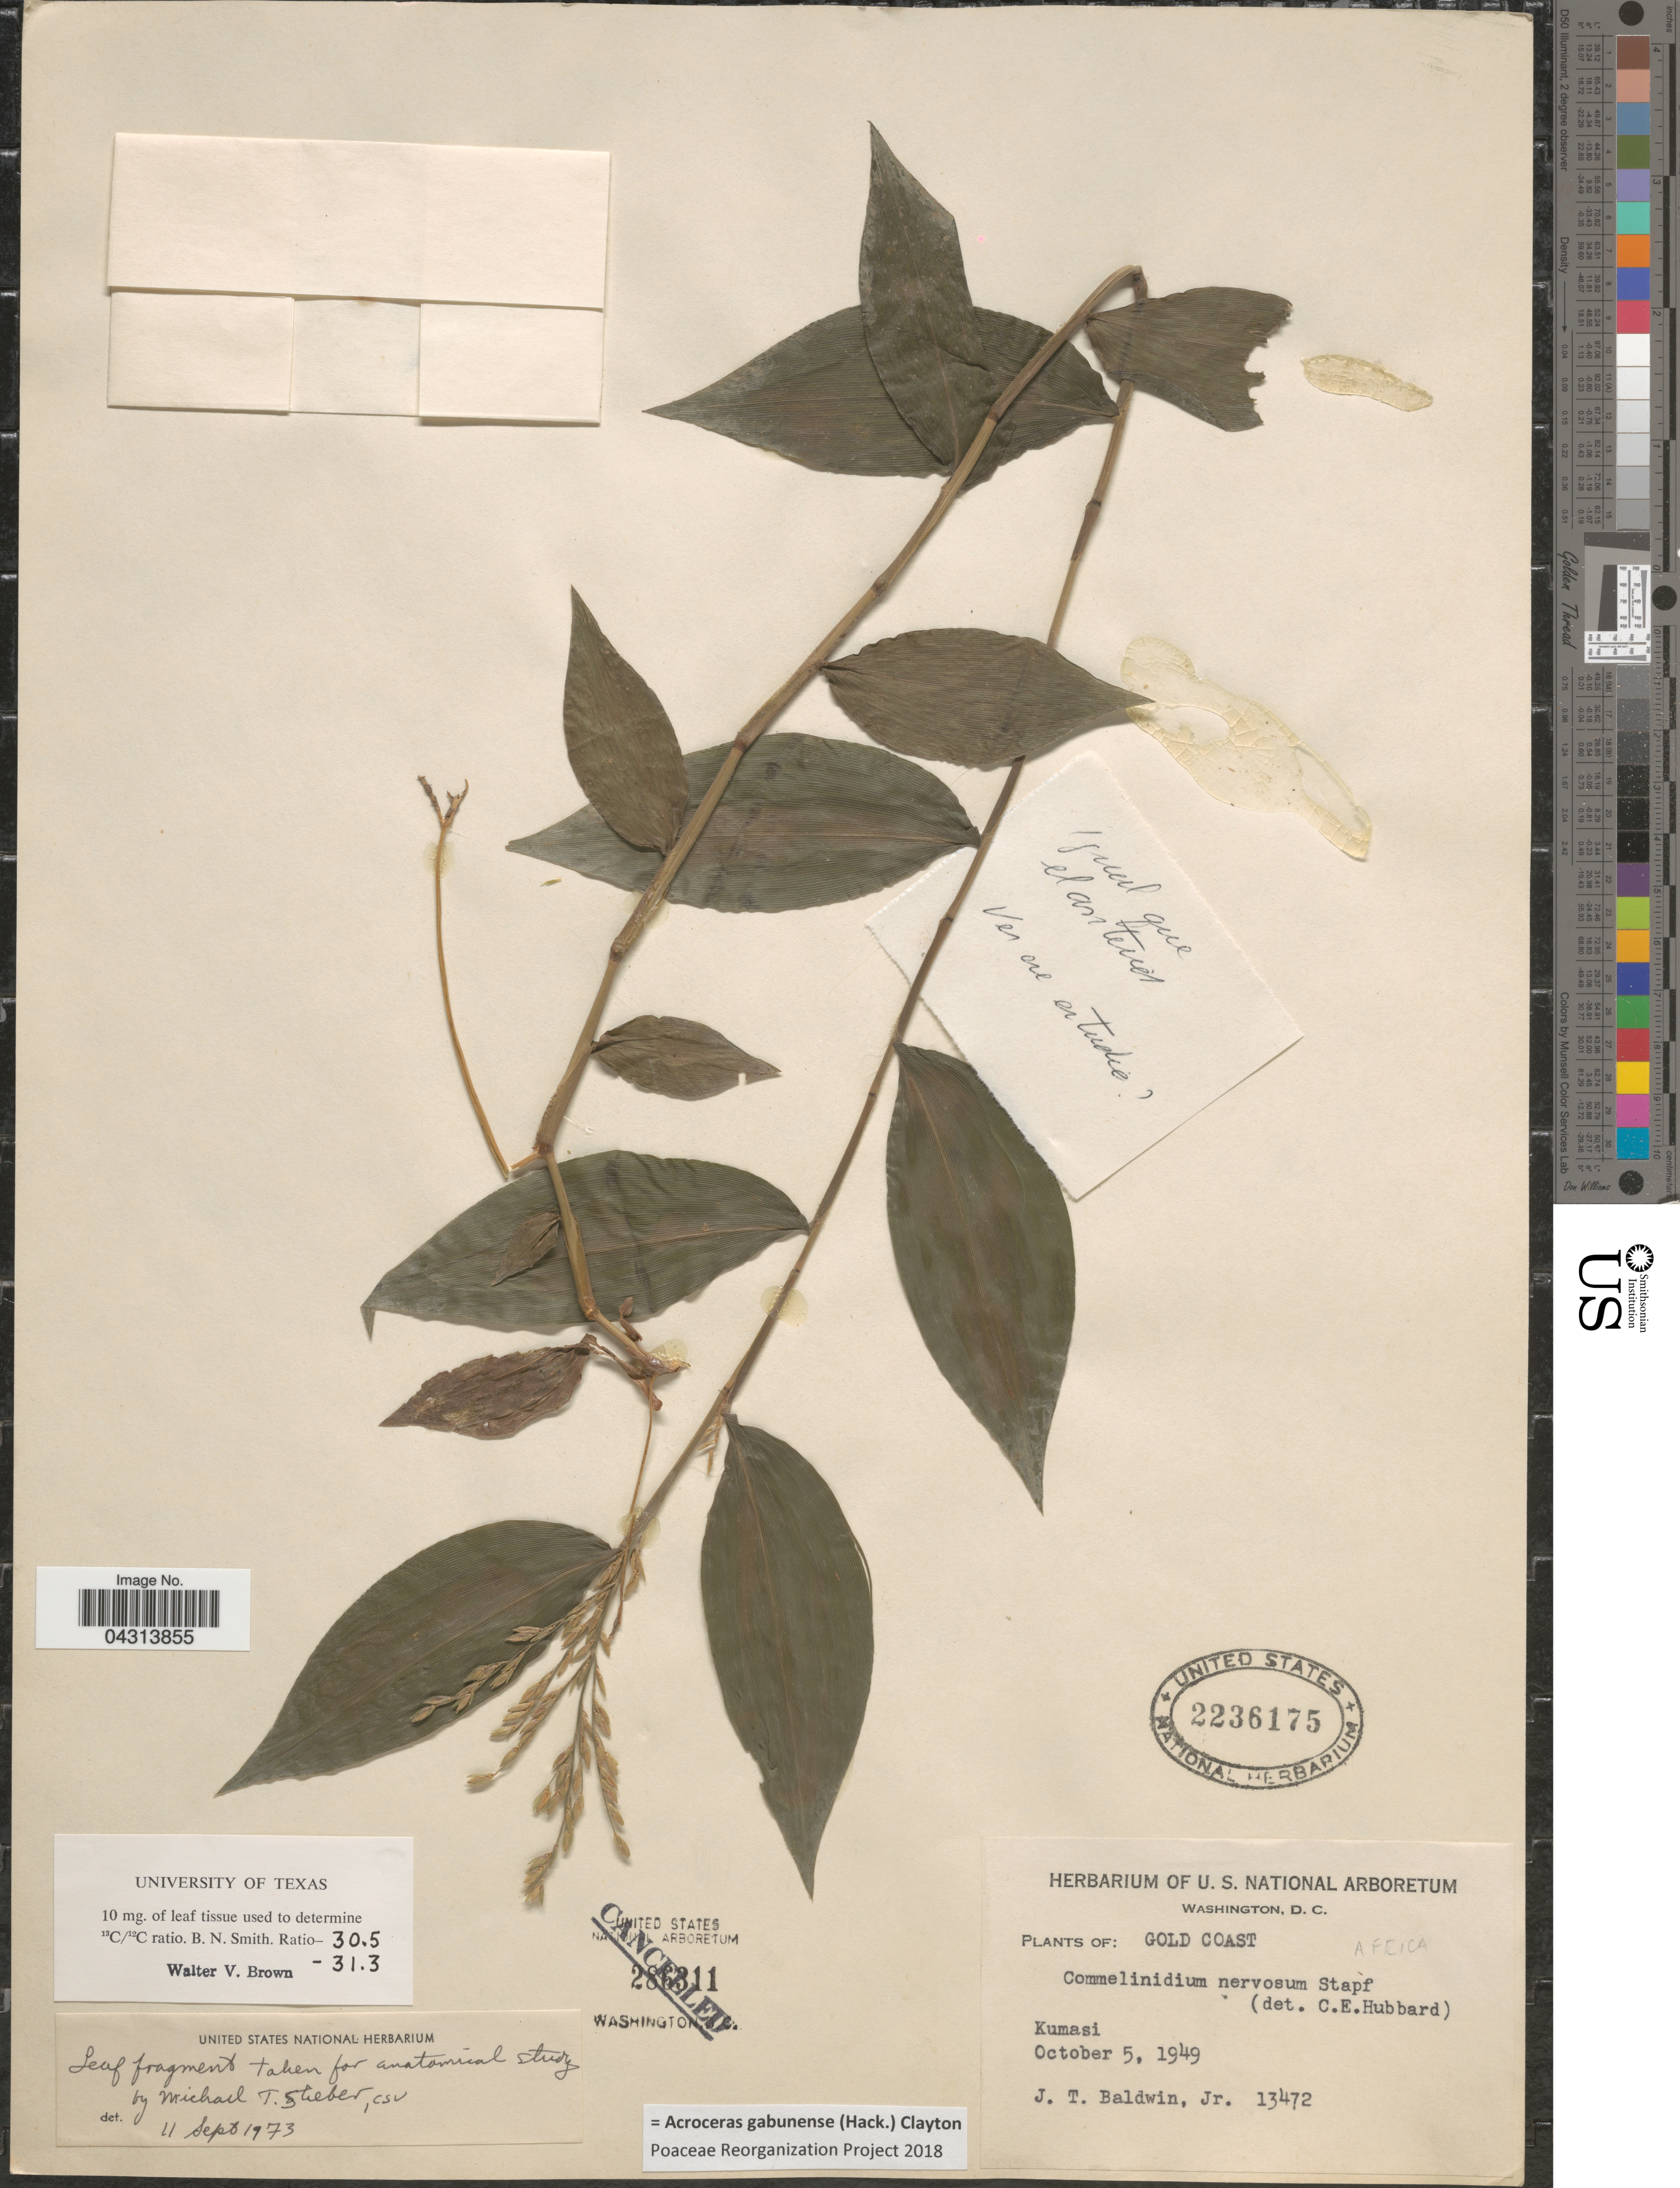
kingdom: Plantae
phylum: Tracheophyta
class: Liliopsida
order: Poales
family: Poaceae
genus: Acroceras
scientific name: Acroceras gabunense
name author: (Hack.) Clayton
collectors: J. T. Baldwin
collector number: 13472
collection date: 1949-10-05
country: Ghana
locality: Gold Coast. Kumasi.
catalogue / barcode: US 2236175